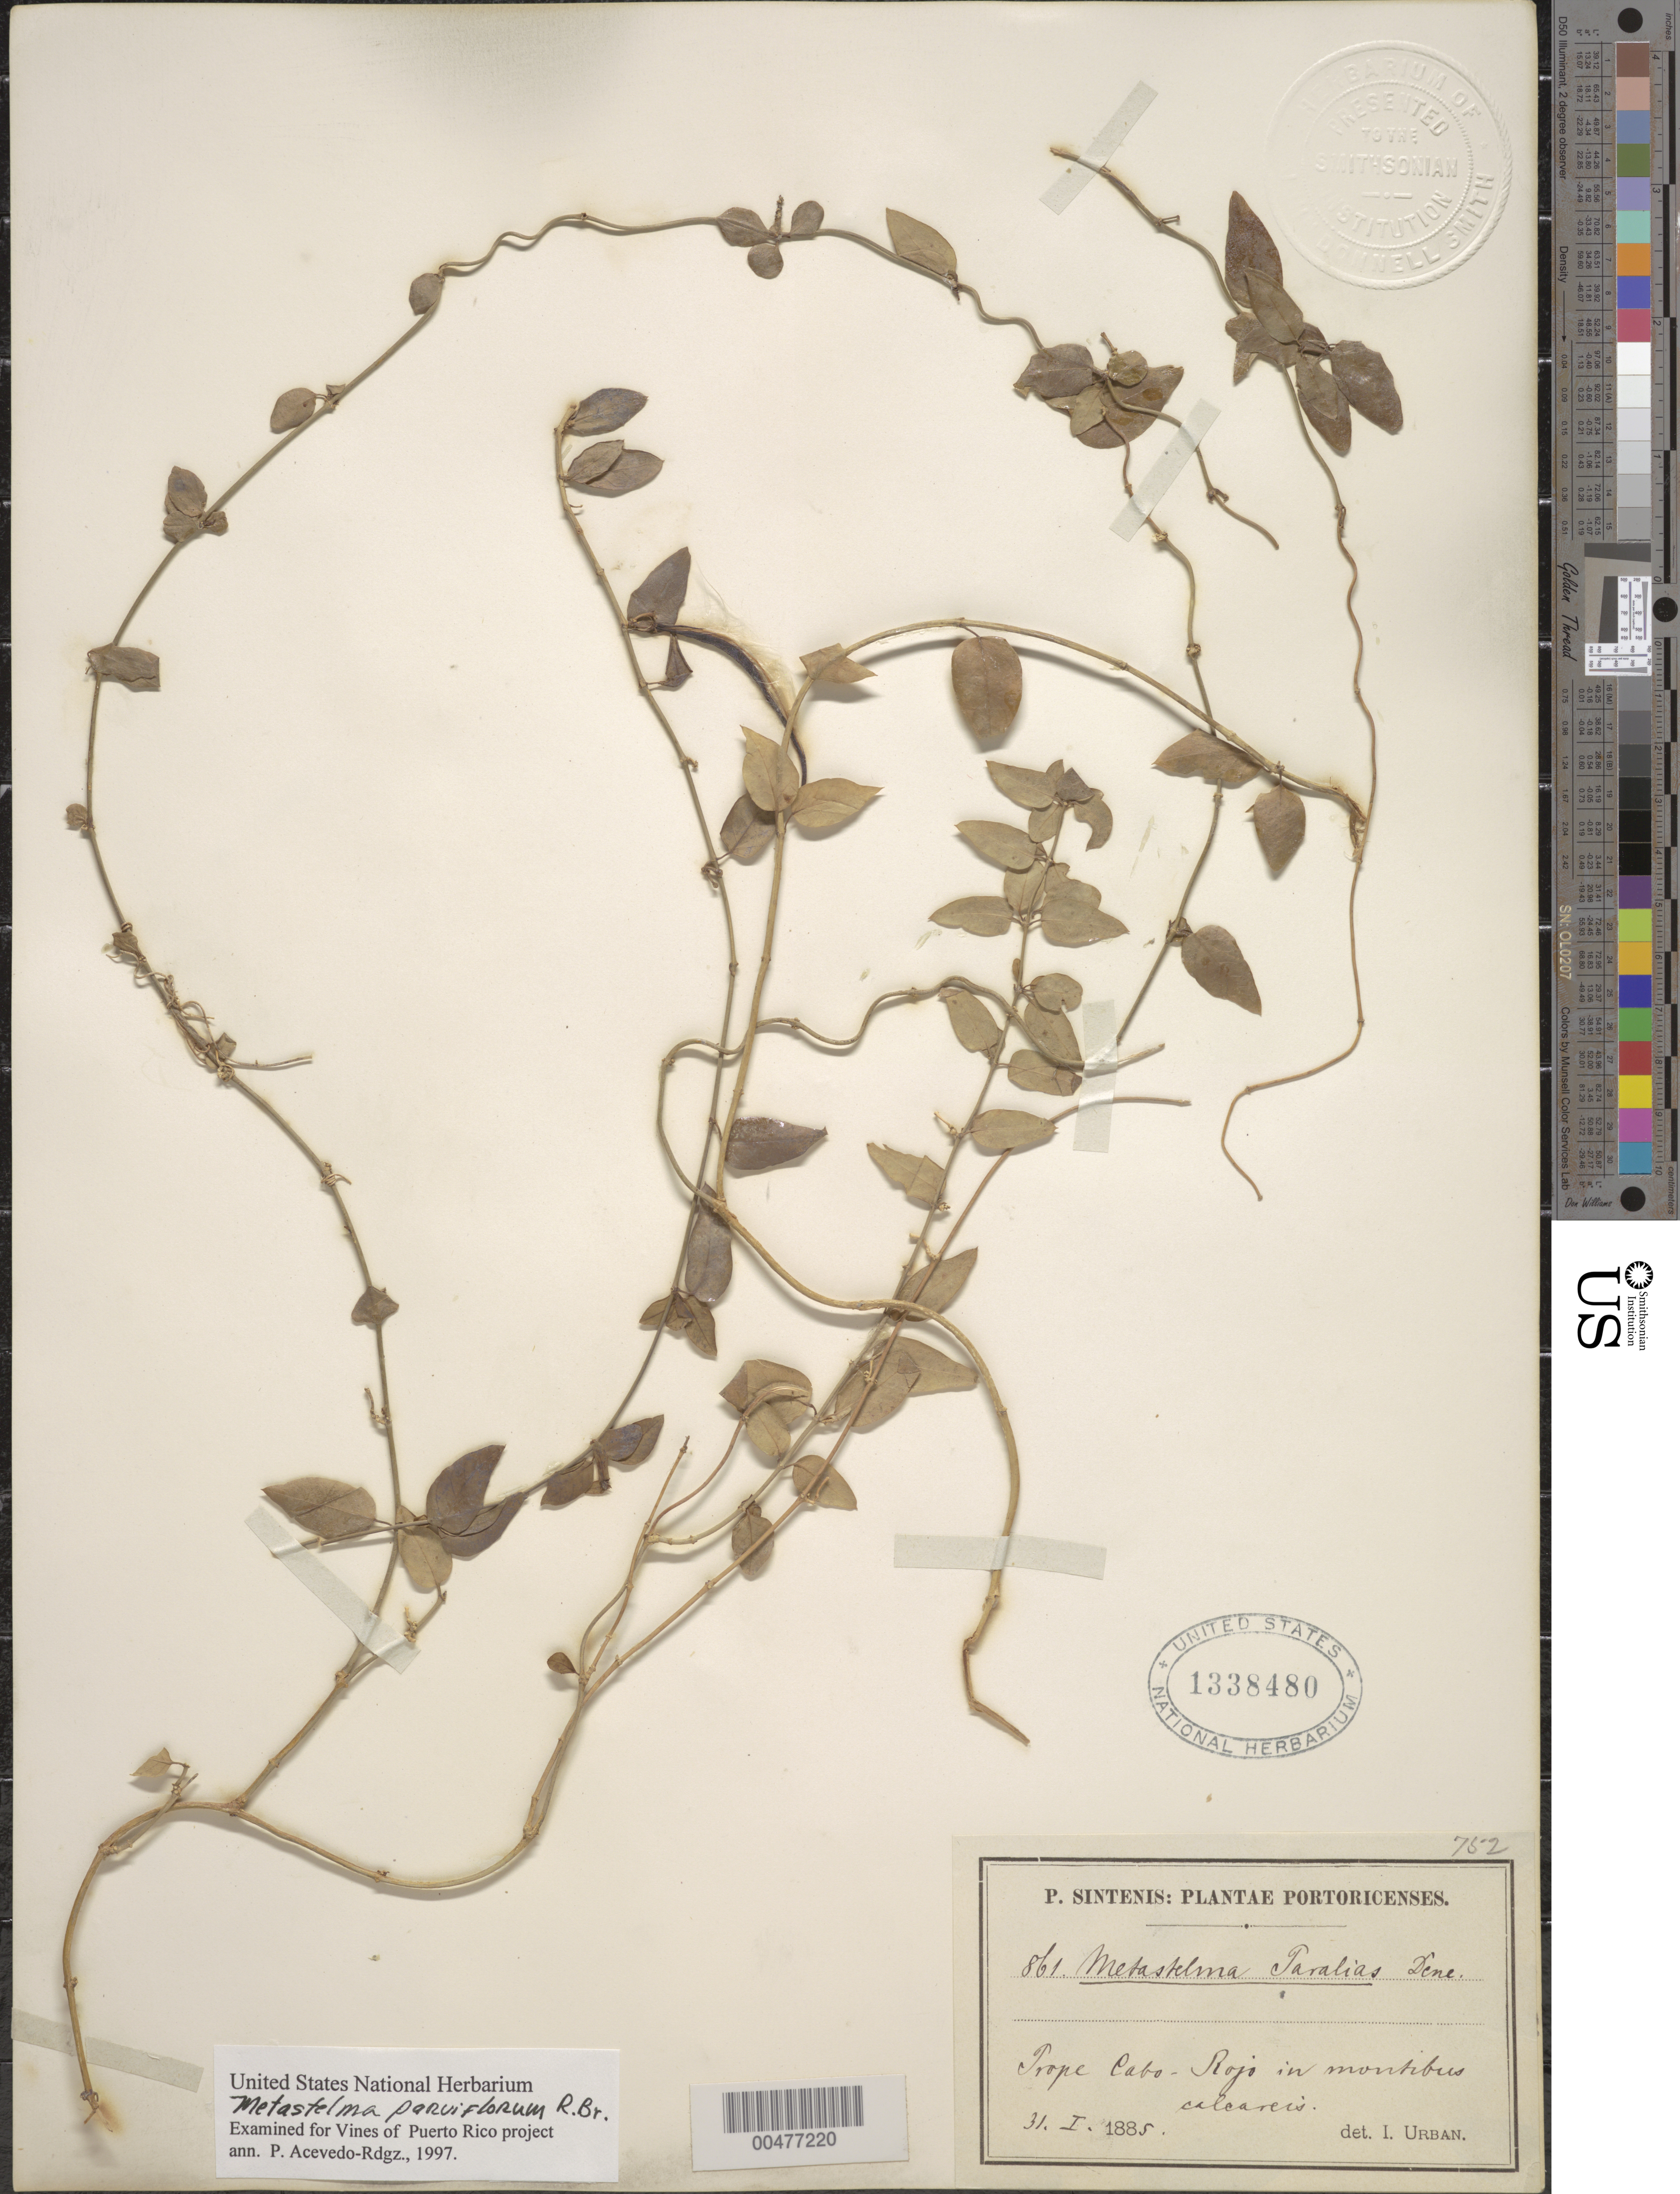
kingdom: Plantae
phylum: Tracheophyta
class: Magnoliopsida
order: Gentianales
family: Apocynaceae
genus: Metastelma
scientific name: Metastelma parviflorum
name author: (Sw.) Schult.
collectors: P. Sintenis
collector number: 861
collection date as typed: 31 Jan 1885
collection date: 1885-01-31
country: Puerto Rico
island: Greater Antilles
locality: Cabo Rojo in limestone hill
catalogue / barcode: US 1338480